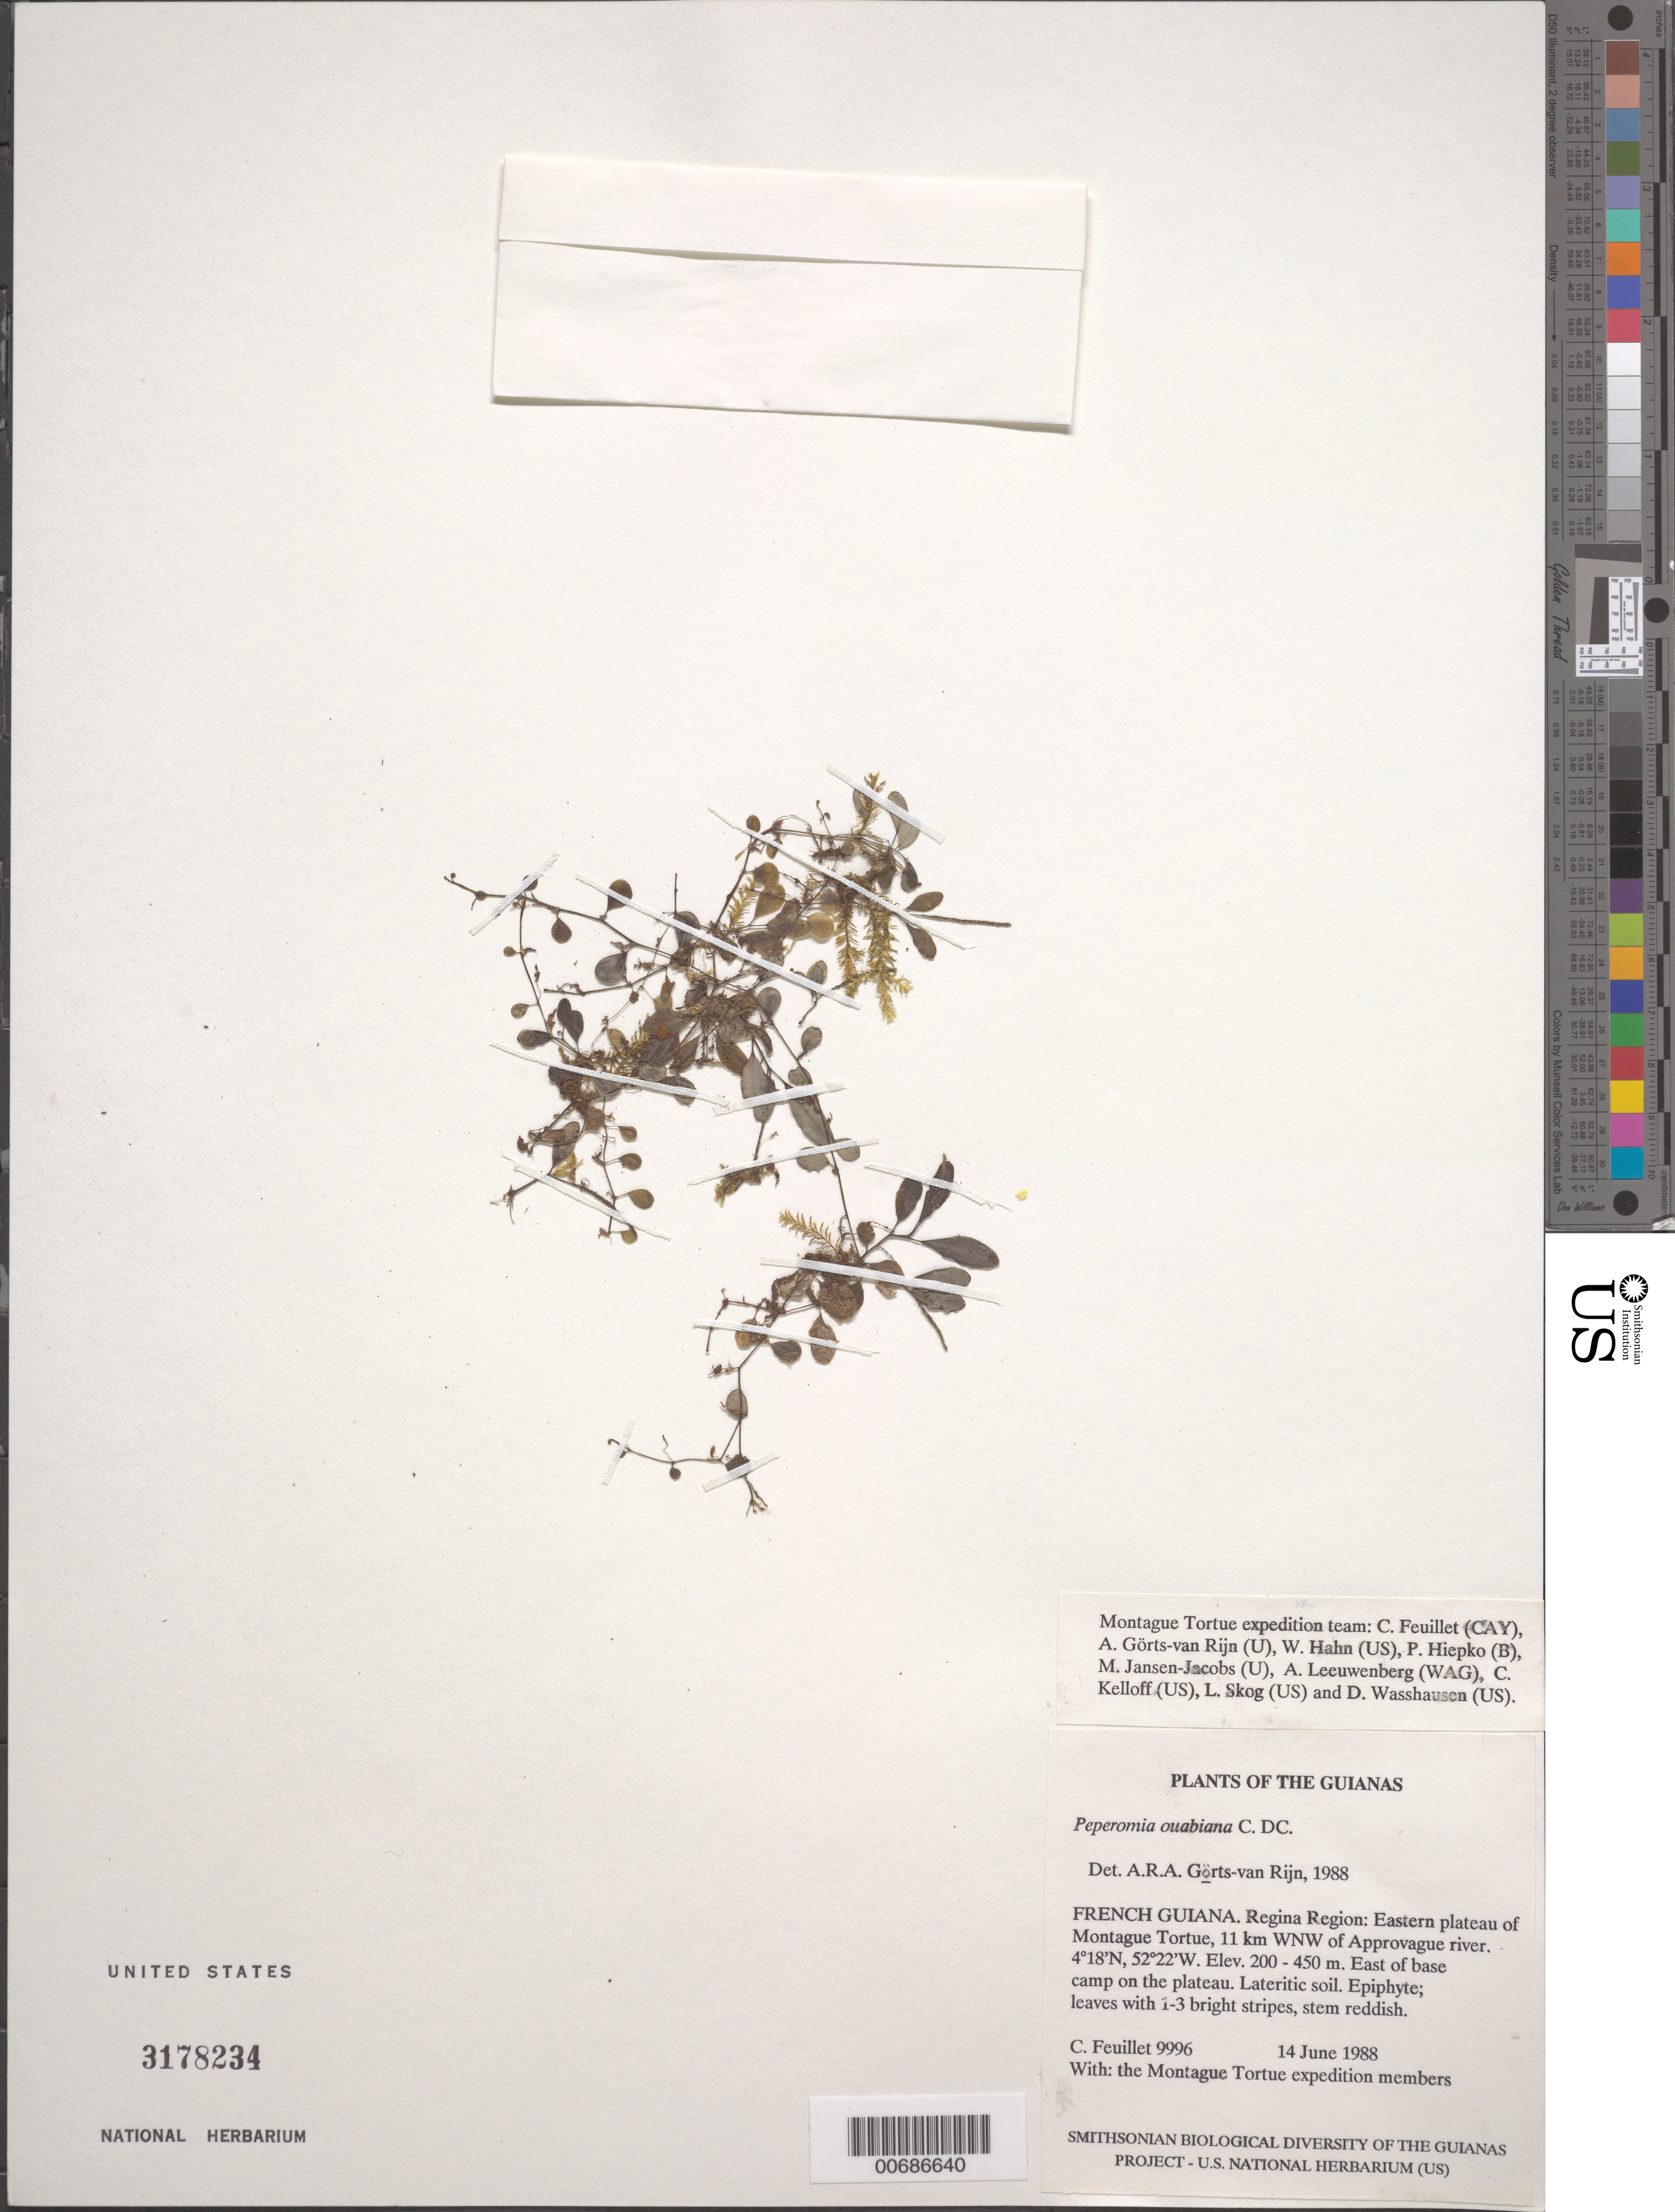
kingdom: Plantae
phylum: Tracheophyta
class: Magnoliopsida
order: Piperales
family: Piperaceae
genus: Peperomia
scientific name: Peperomia ouabianae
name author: C. DC.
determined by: Görts-van Rijn, A. R. A.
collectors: C. Feuillet & Montagne Torte Exped. members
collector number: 9996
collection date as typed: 14 June 1988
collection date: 1988-06-14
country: French Guiana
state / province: Cayenne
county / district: Regina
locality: Eastern plateau of Montagne Tortue, 11 km WNW of Approuague river. E of base camp on the plateau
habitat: Lateritic soil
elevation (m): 200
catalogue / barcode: US 3178234